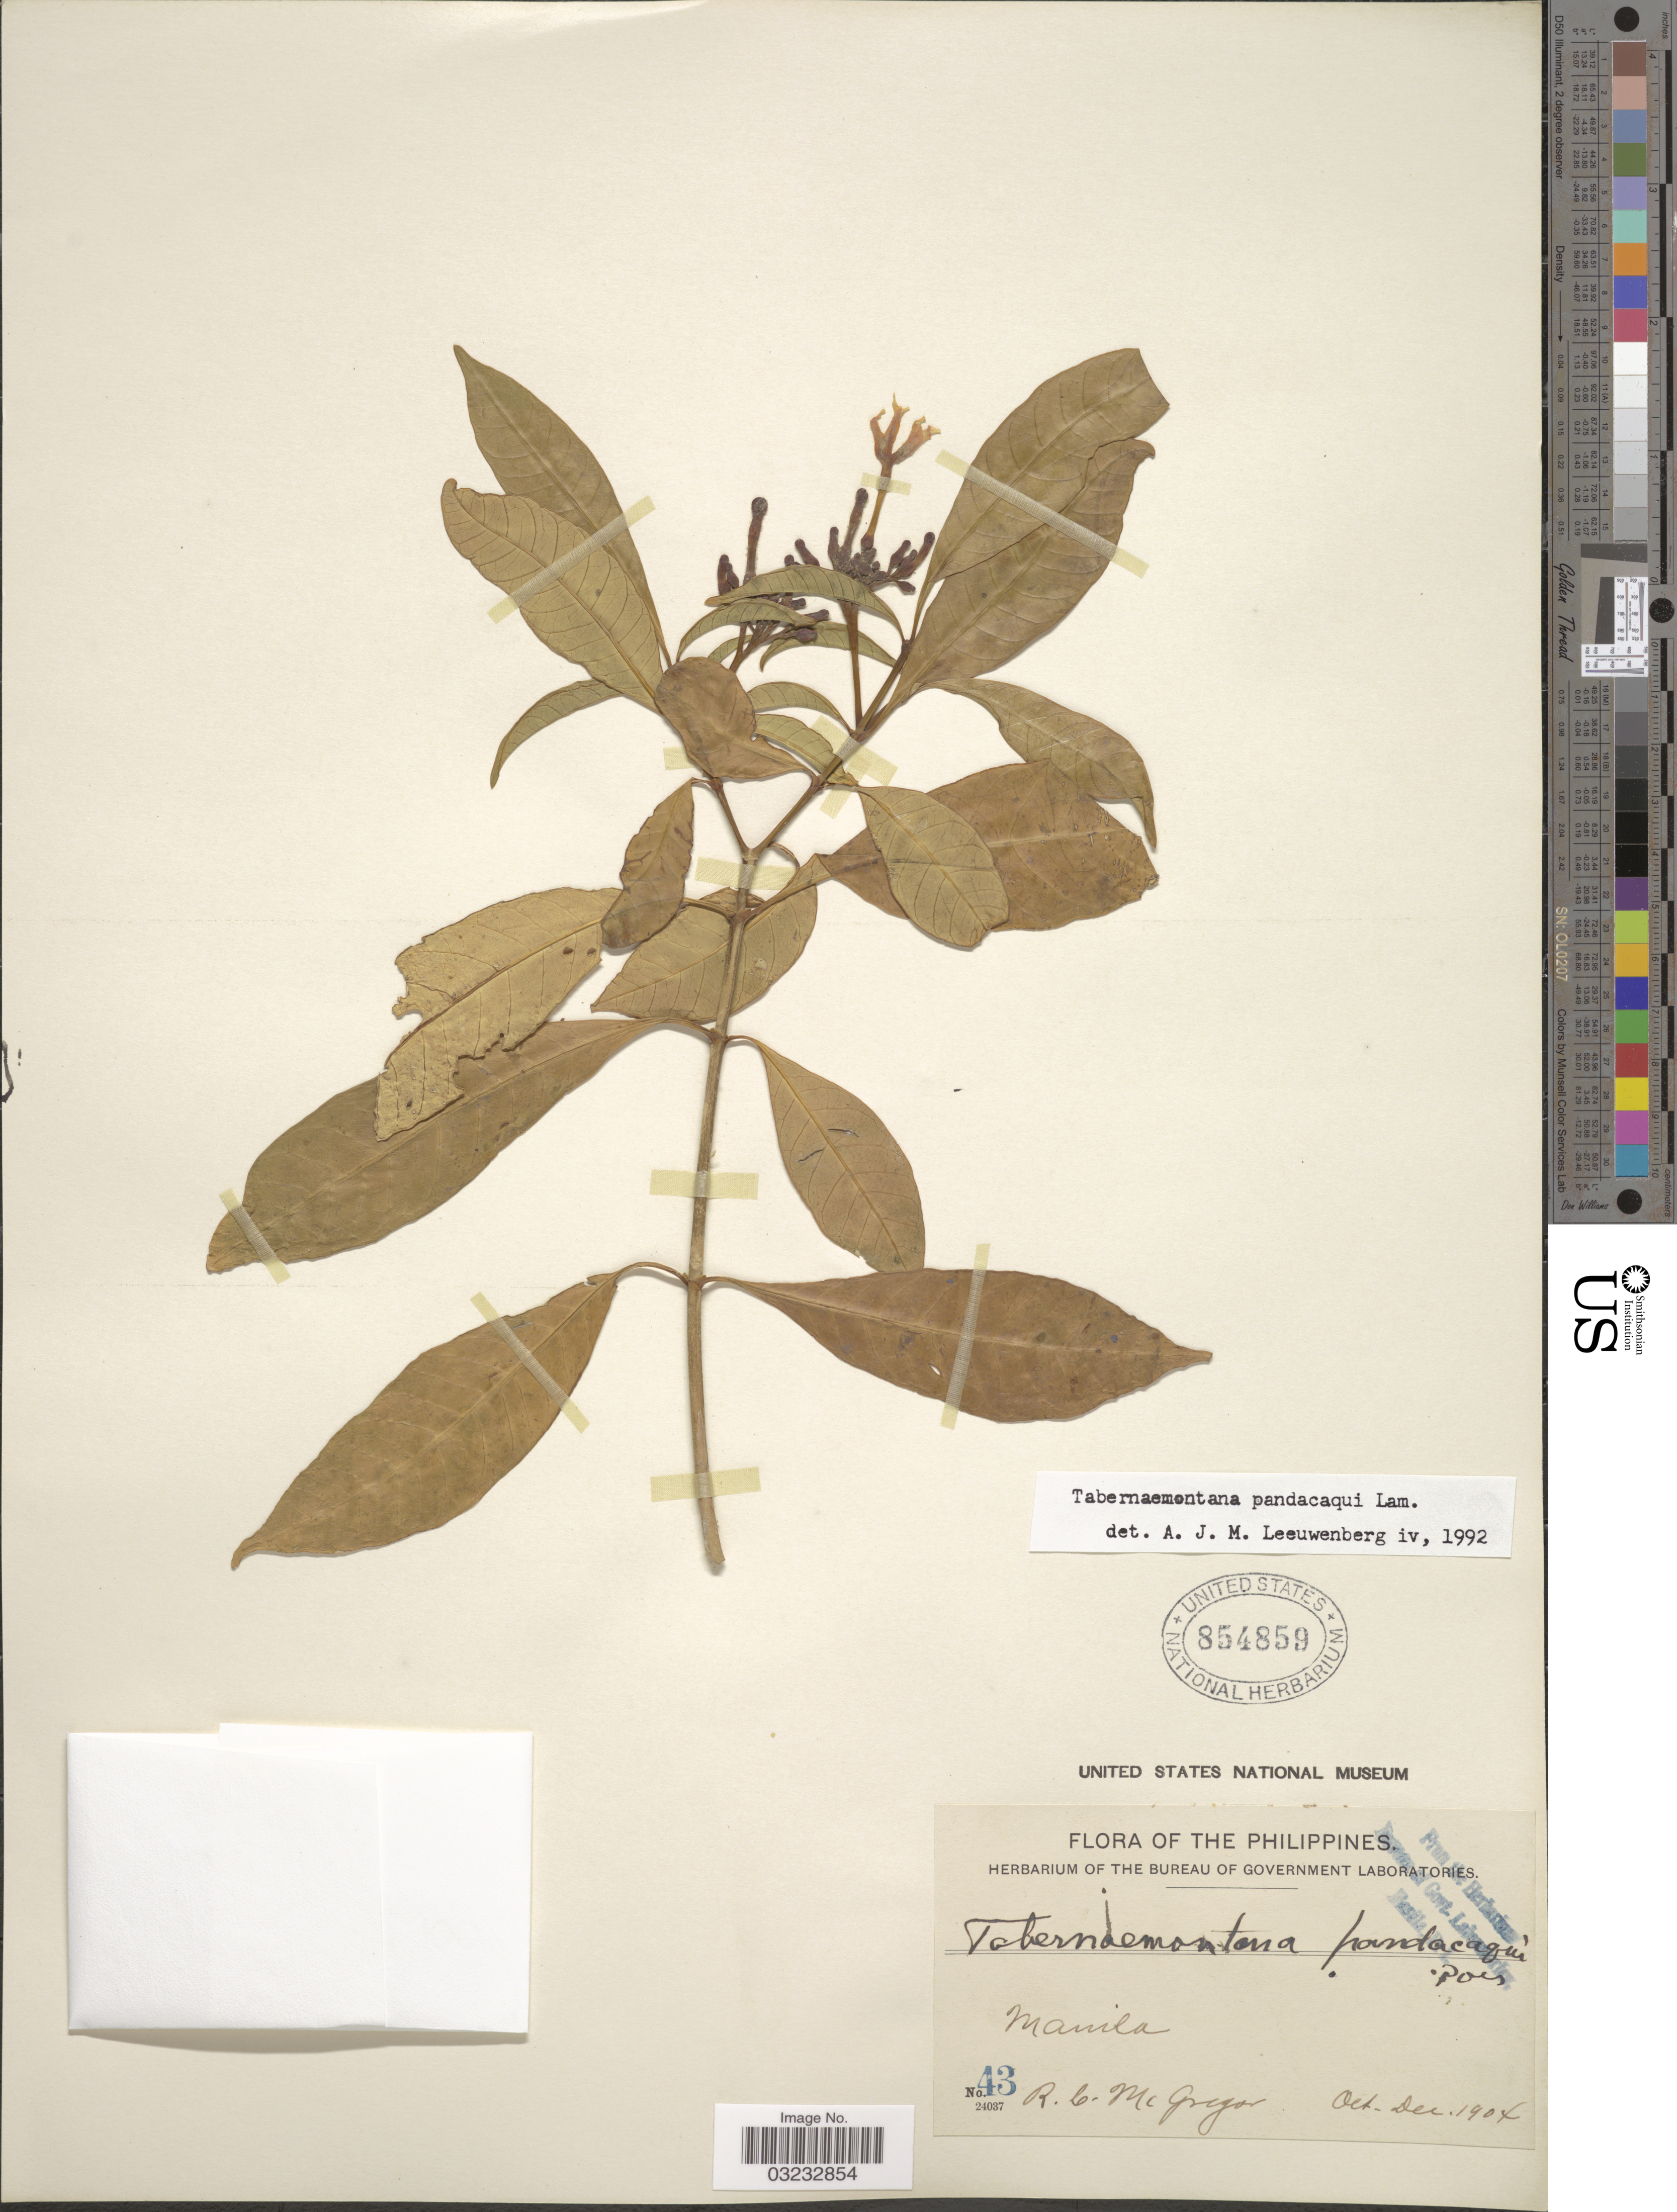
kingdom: Plantae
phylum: Tracheophyta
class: Magnoliopsida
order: Gentianales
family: Apocynaceae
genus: Tabernaemontana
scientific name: Tabernaemontana pandacaqui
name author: Poir.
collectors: R. C. McGregor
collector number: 43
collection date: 1904-10/1904-12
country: Philippines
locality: Manila.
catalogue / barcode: US 854859